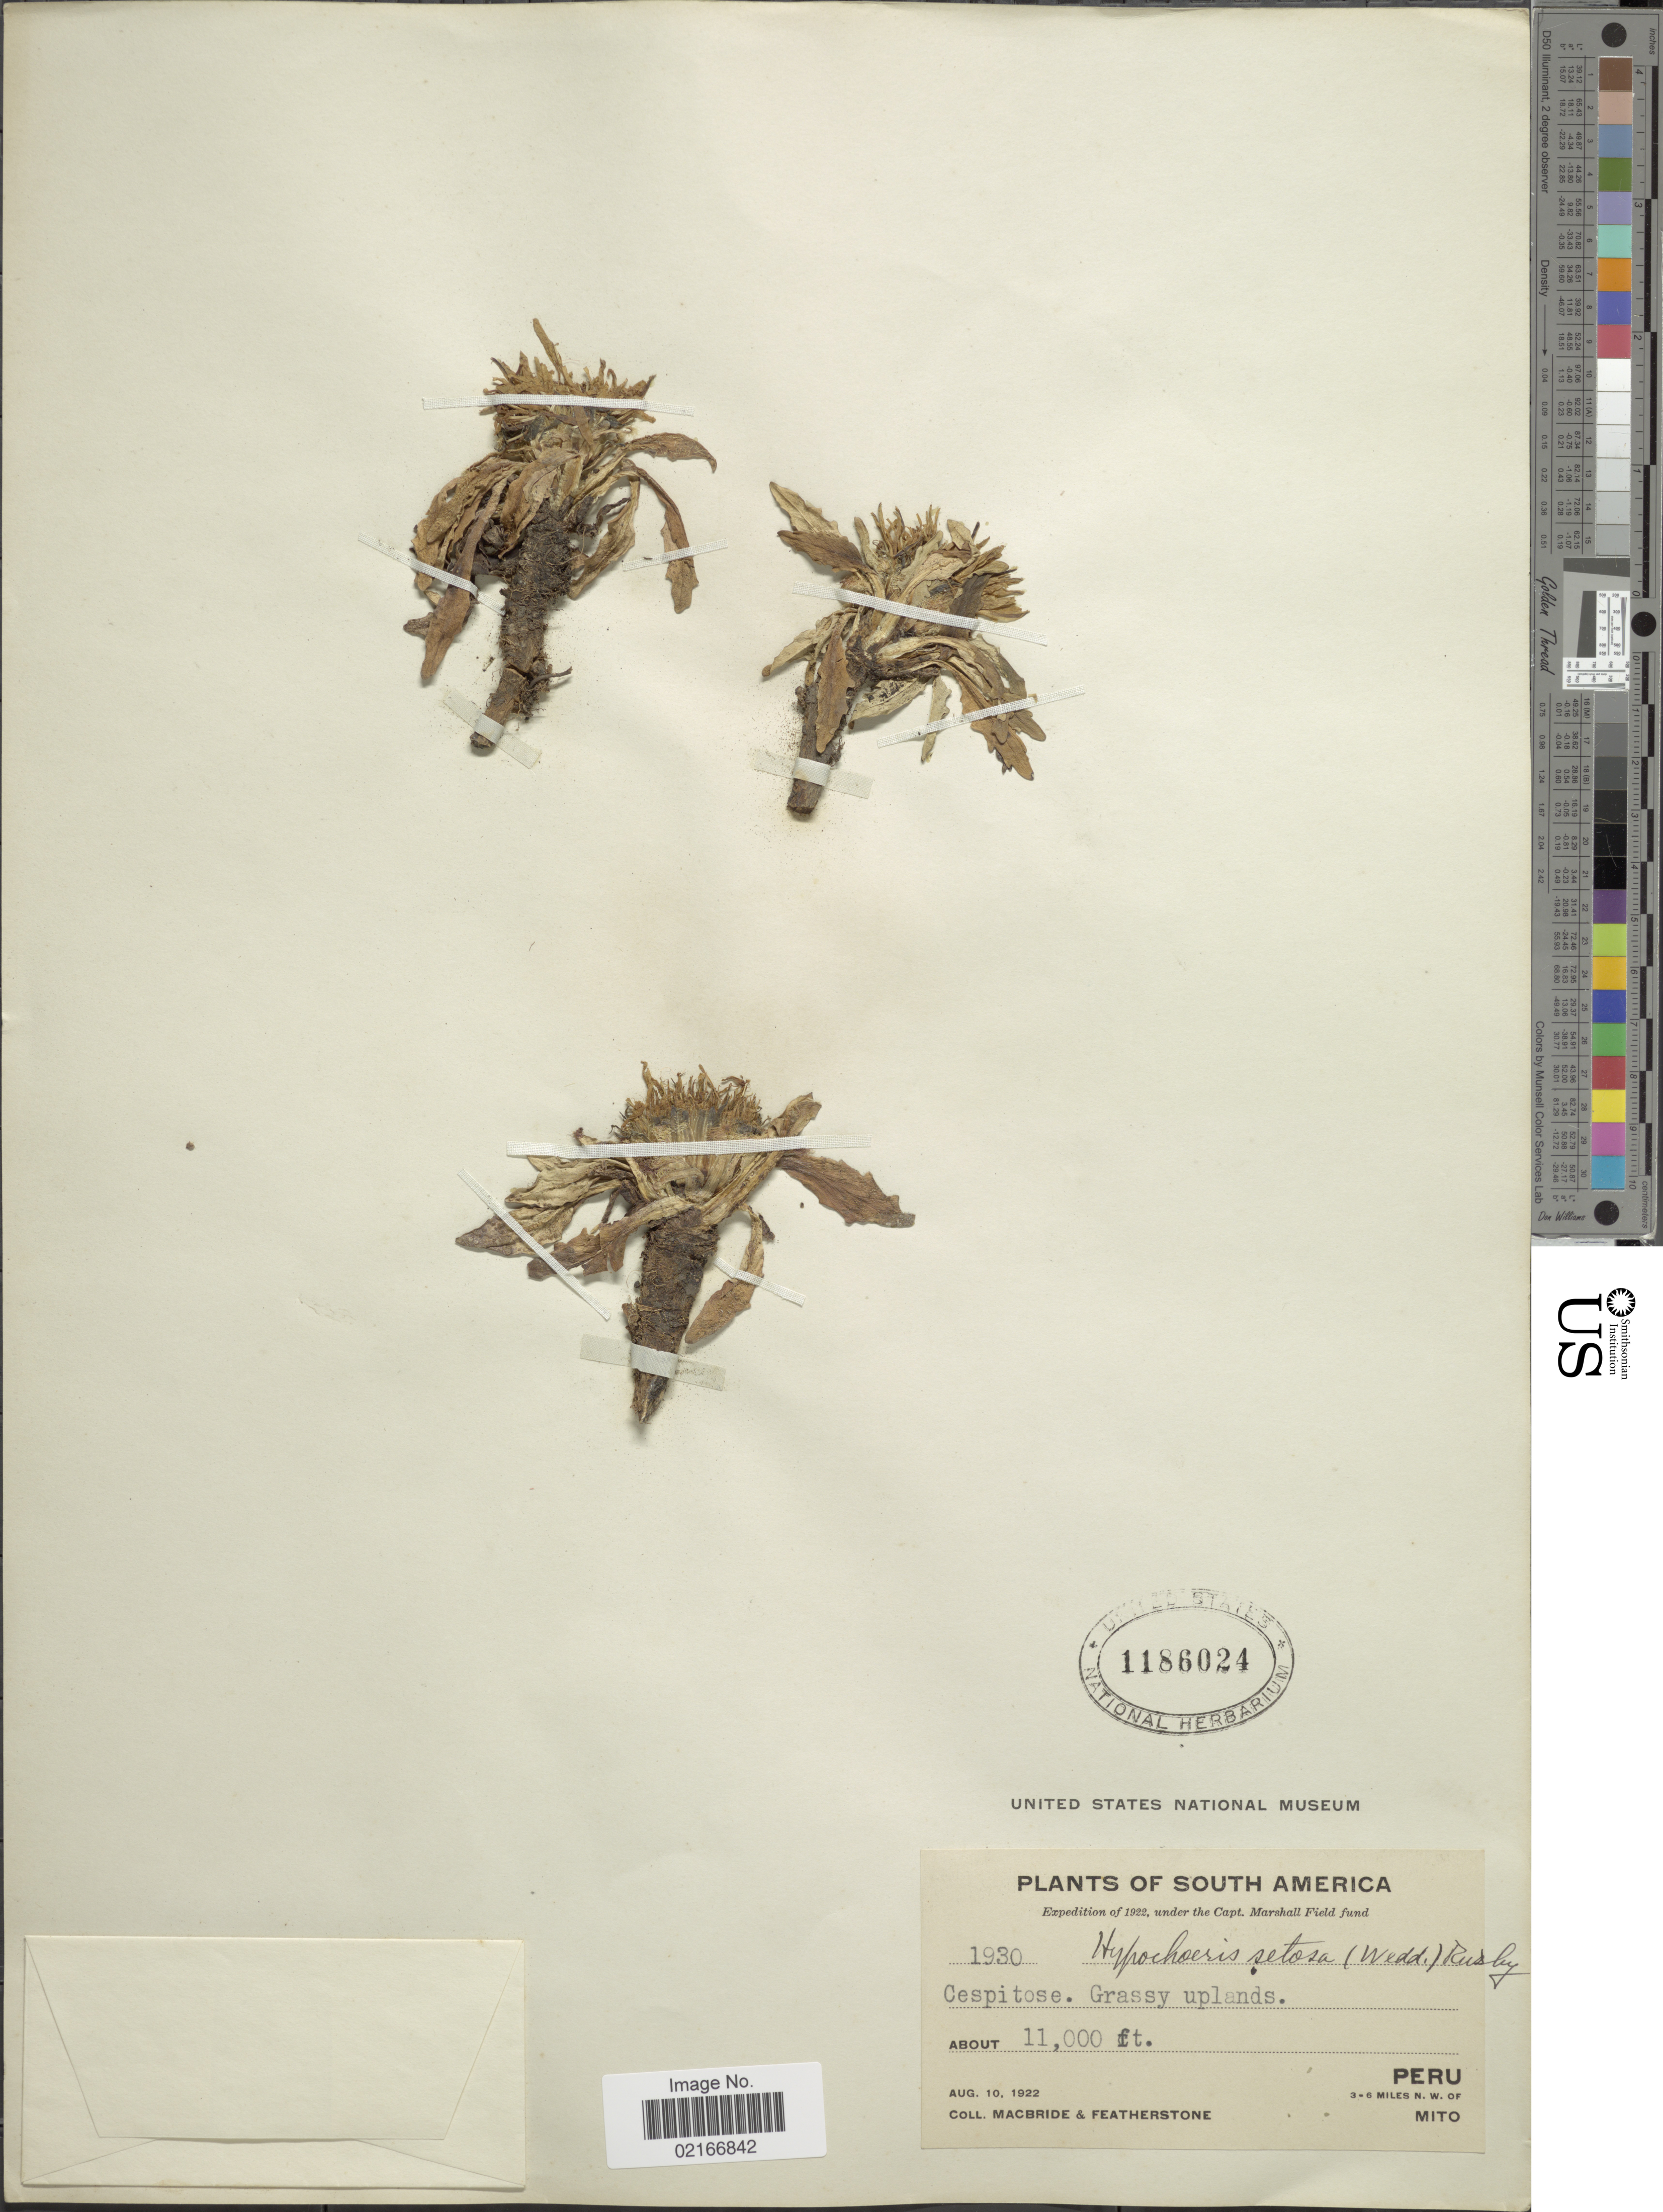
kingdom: Plantae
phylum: Tracheophyta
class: Magnoliopsida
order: Asterales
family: Asteraceae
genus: Hypochaeris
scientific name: Hypochaeris setosa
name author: Formánek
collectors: Macbride, -- & -. Featherstone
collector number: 1930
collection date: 1922-08-10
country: Peru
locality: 3-6 miles NW of Mito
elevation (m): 3353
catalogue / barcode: US 1186024